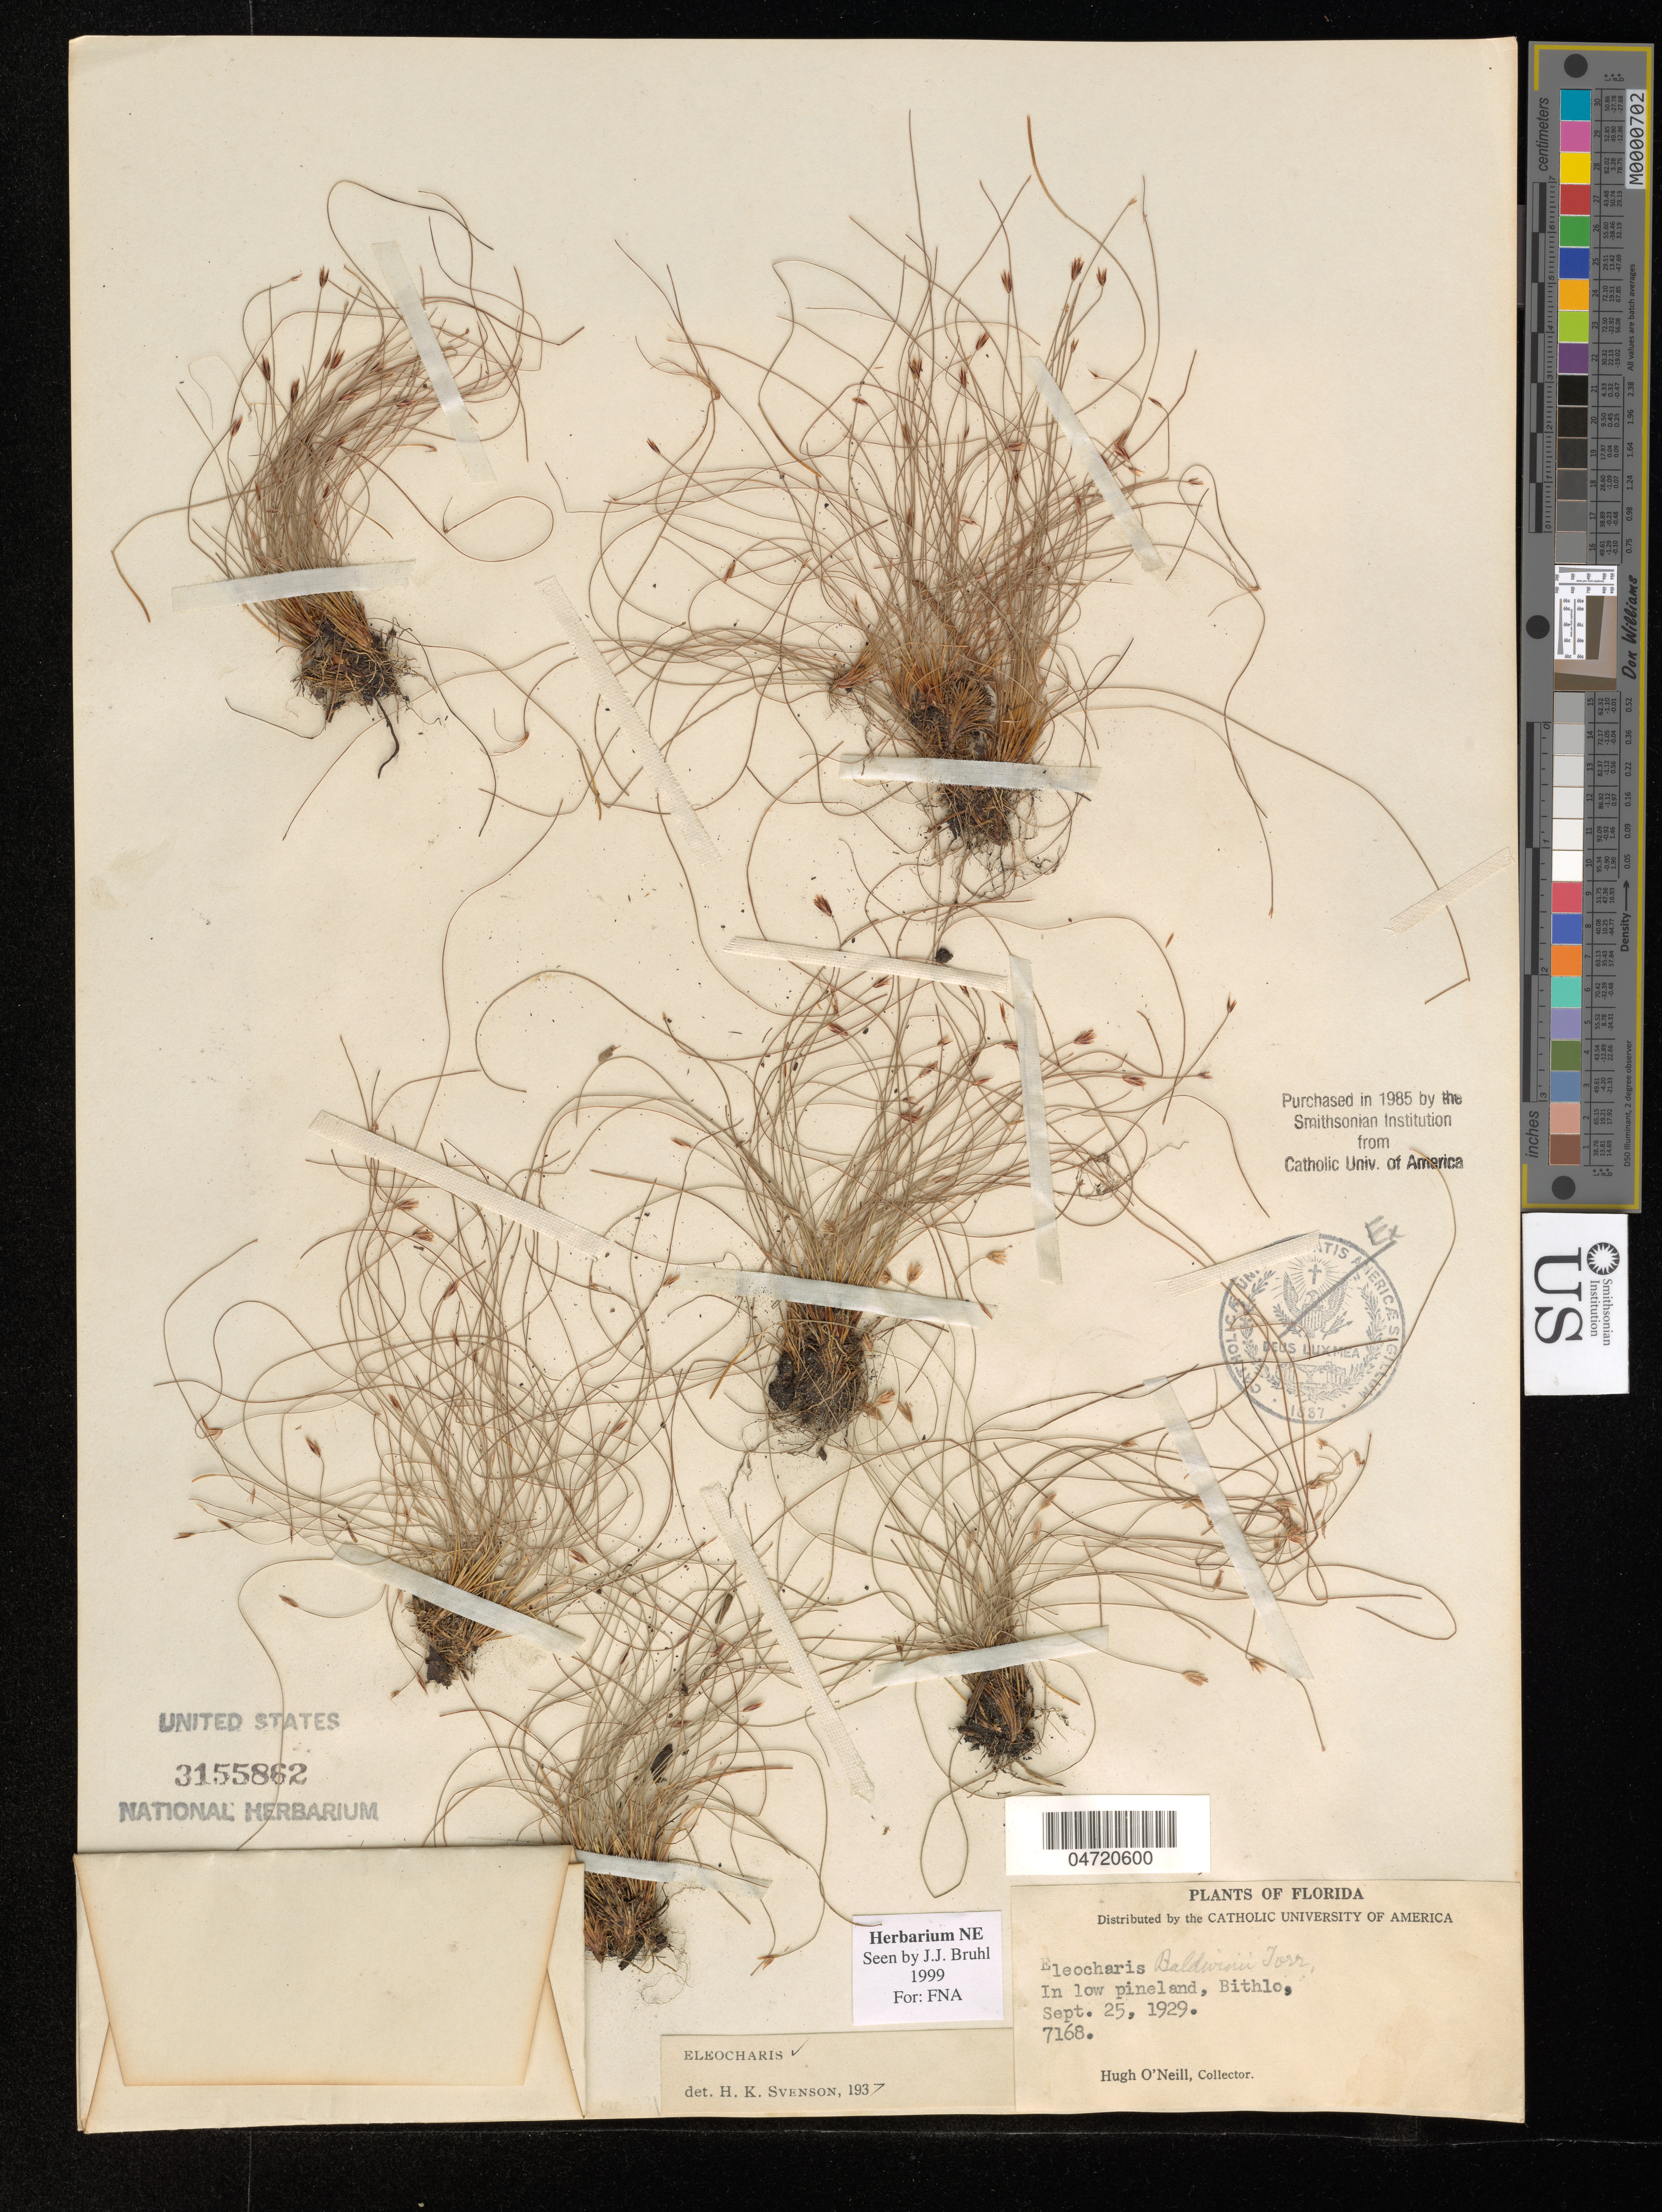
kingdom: Plantae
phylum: Tracheophyta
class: Liliopsida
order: Poales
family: Cyperaceae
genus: Eleocharis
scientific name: Eleocharis baldwinii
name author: (Torr.) Chapm.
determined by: Bruhl, J. J., (NE), University of New England (AUSTRALIA)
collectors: H. O'Neill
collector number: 7168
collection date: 1929-09-25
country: United States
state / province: Florida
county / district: Orange County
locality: Bithlo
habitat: In low pineland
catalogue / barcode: US 3155862